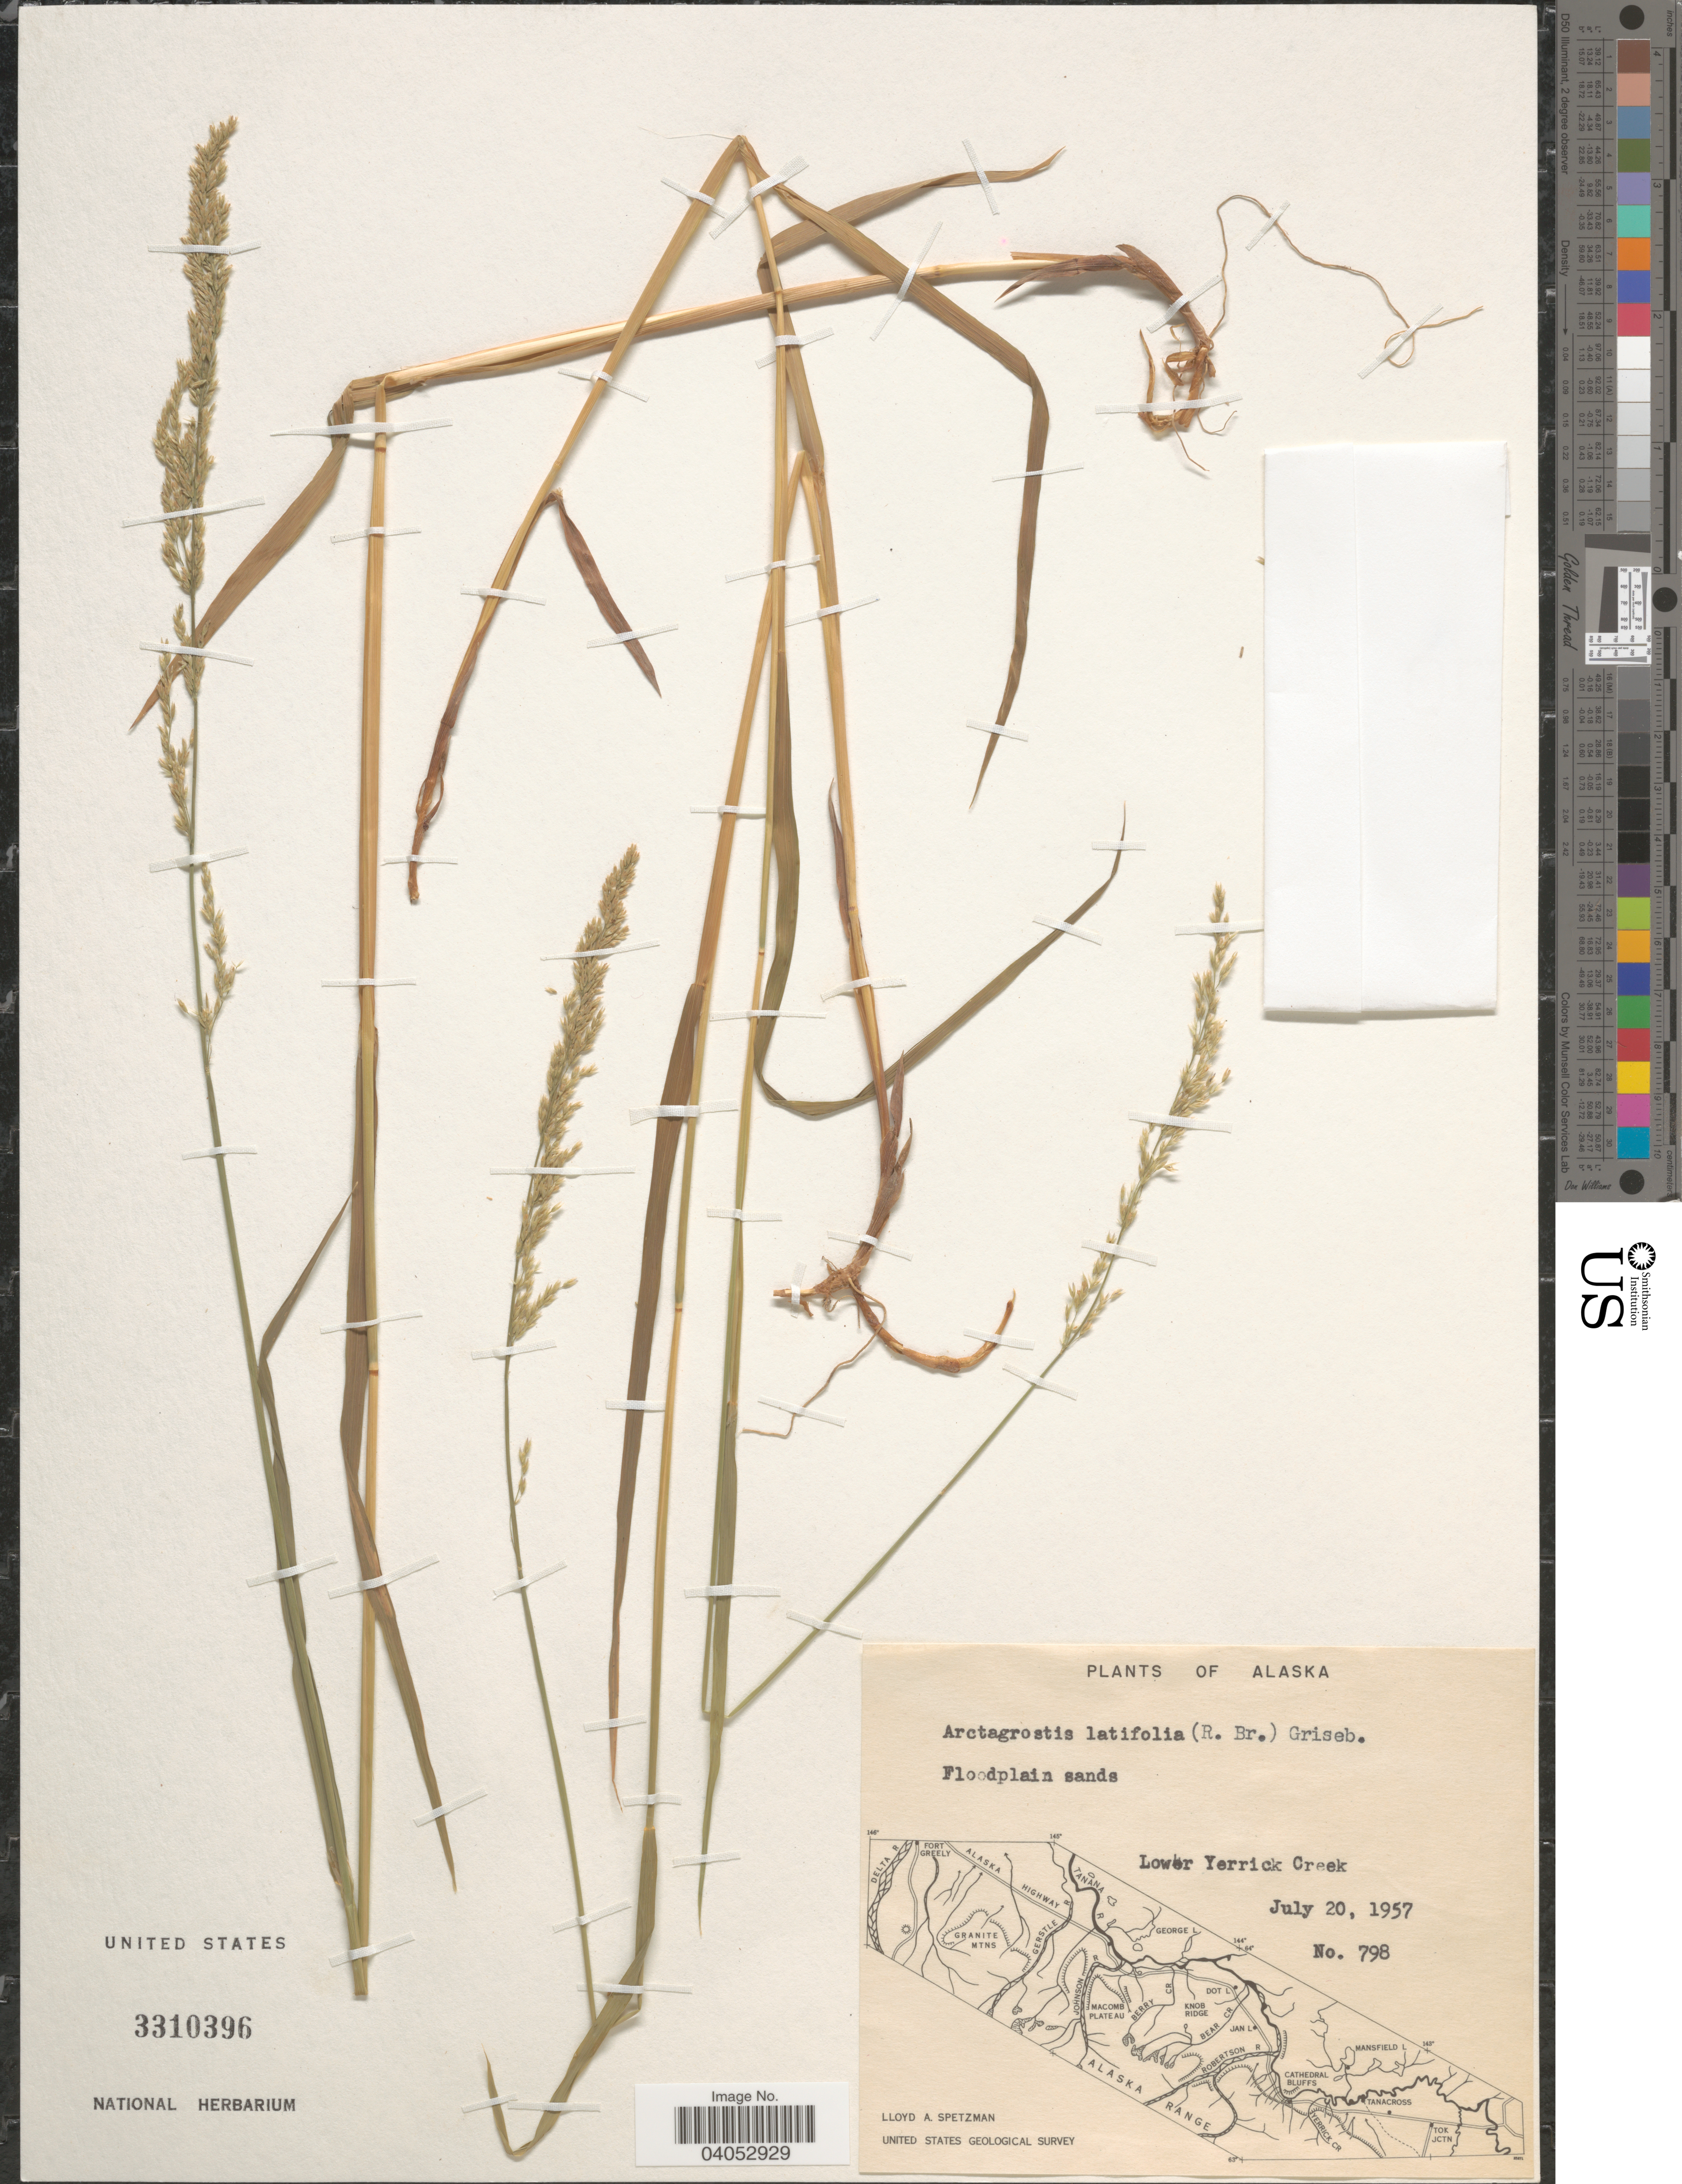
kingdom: Plantae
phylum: Tracheophyta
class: Liliopsida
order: Poales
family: Poaceae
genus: Arctagrostis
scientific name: Arctagrostis latifolia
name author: (R. Br.) Griseb.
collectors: L. Spetzman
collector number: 798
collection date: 1957-07-20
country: United States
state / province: Alaska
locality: Lower Yerrick Creek.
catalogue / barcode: US 3310396